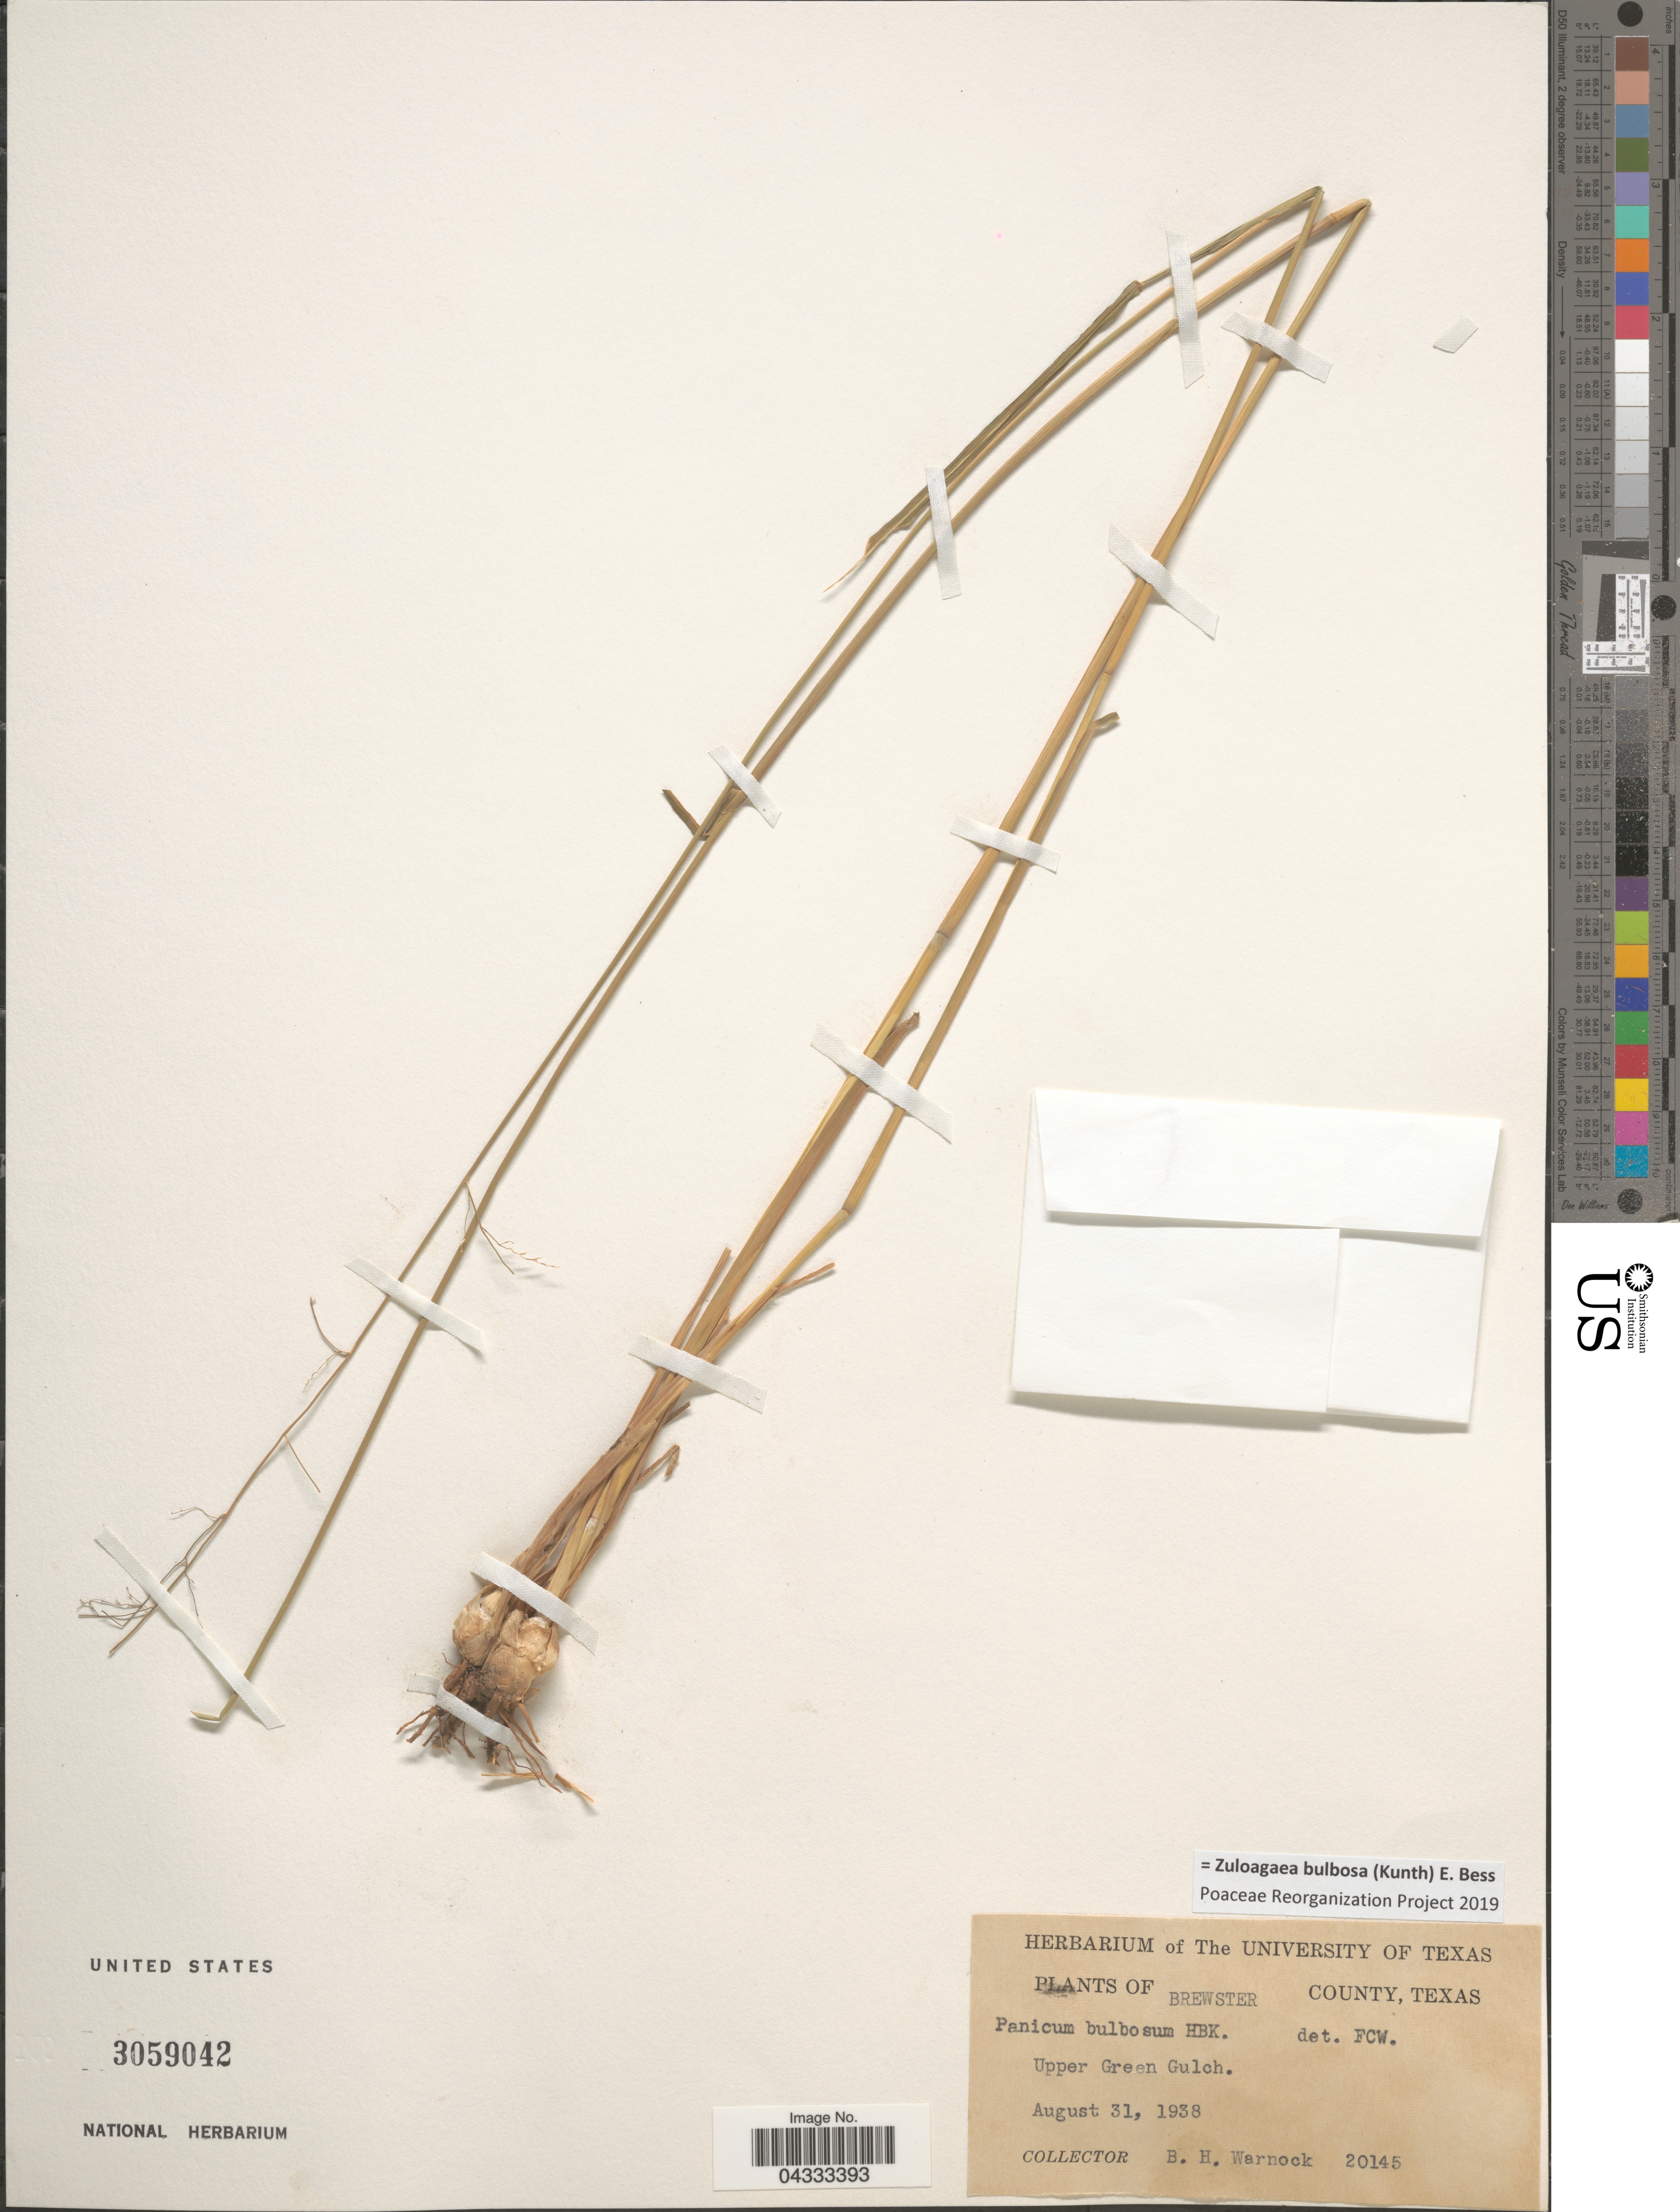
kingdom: Plantae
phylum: Tracheophyta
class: Liliopsida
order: Poales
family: Poaceae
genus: Zuloagaea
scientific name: Zuloagaea bulbosa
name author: (Kunth) E. Bess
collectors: B. H. Warnock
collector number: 20145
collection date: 1938-08-31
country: United States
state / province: Texas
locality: Brewster County. Upper Green Gulch.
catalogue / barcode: US 3059042